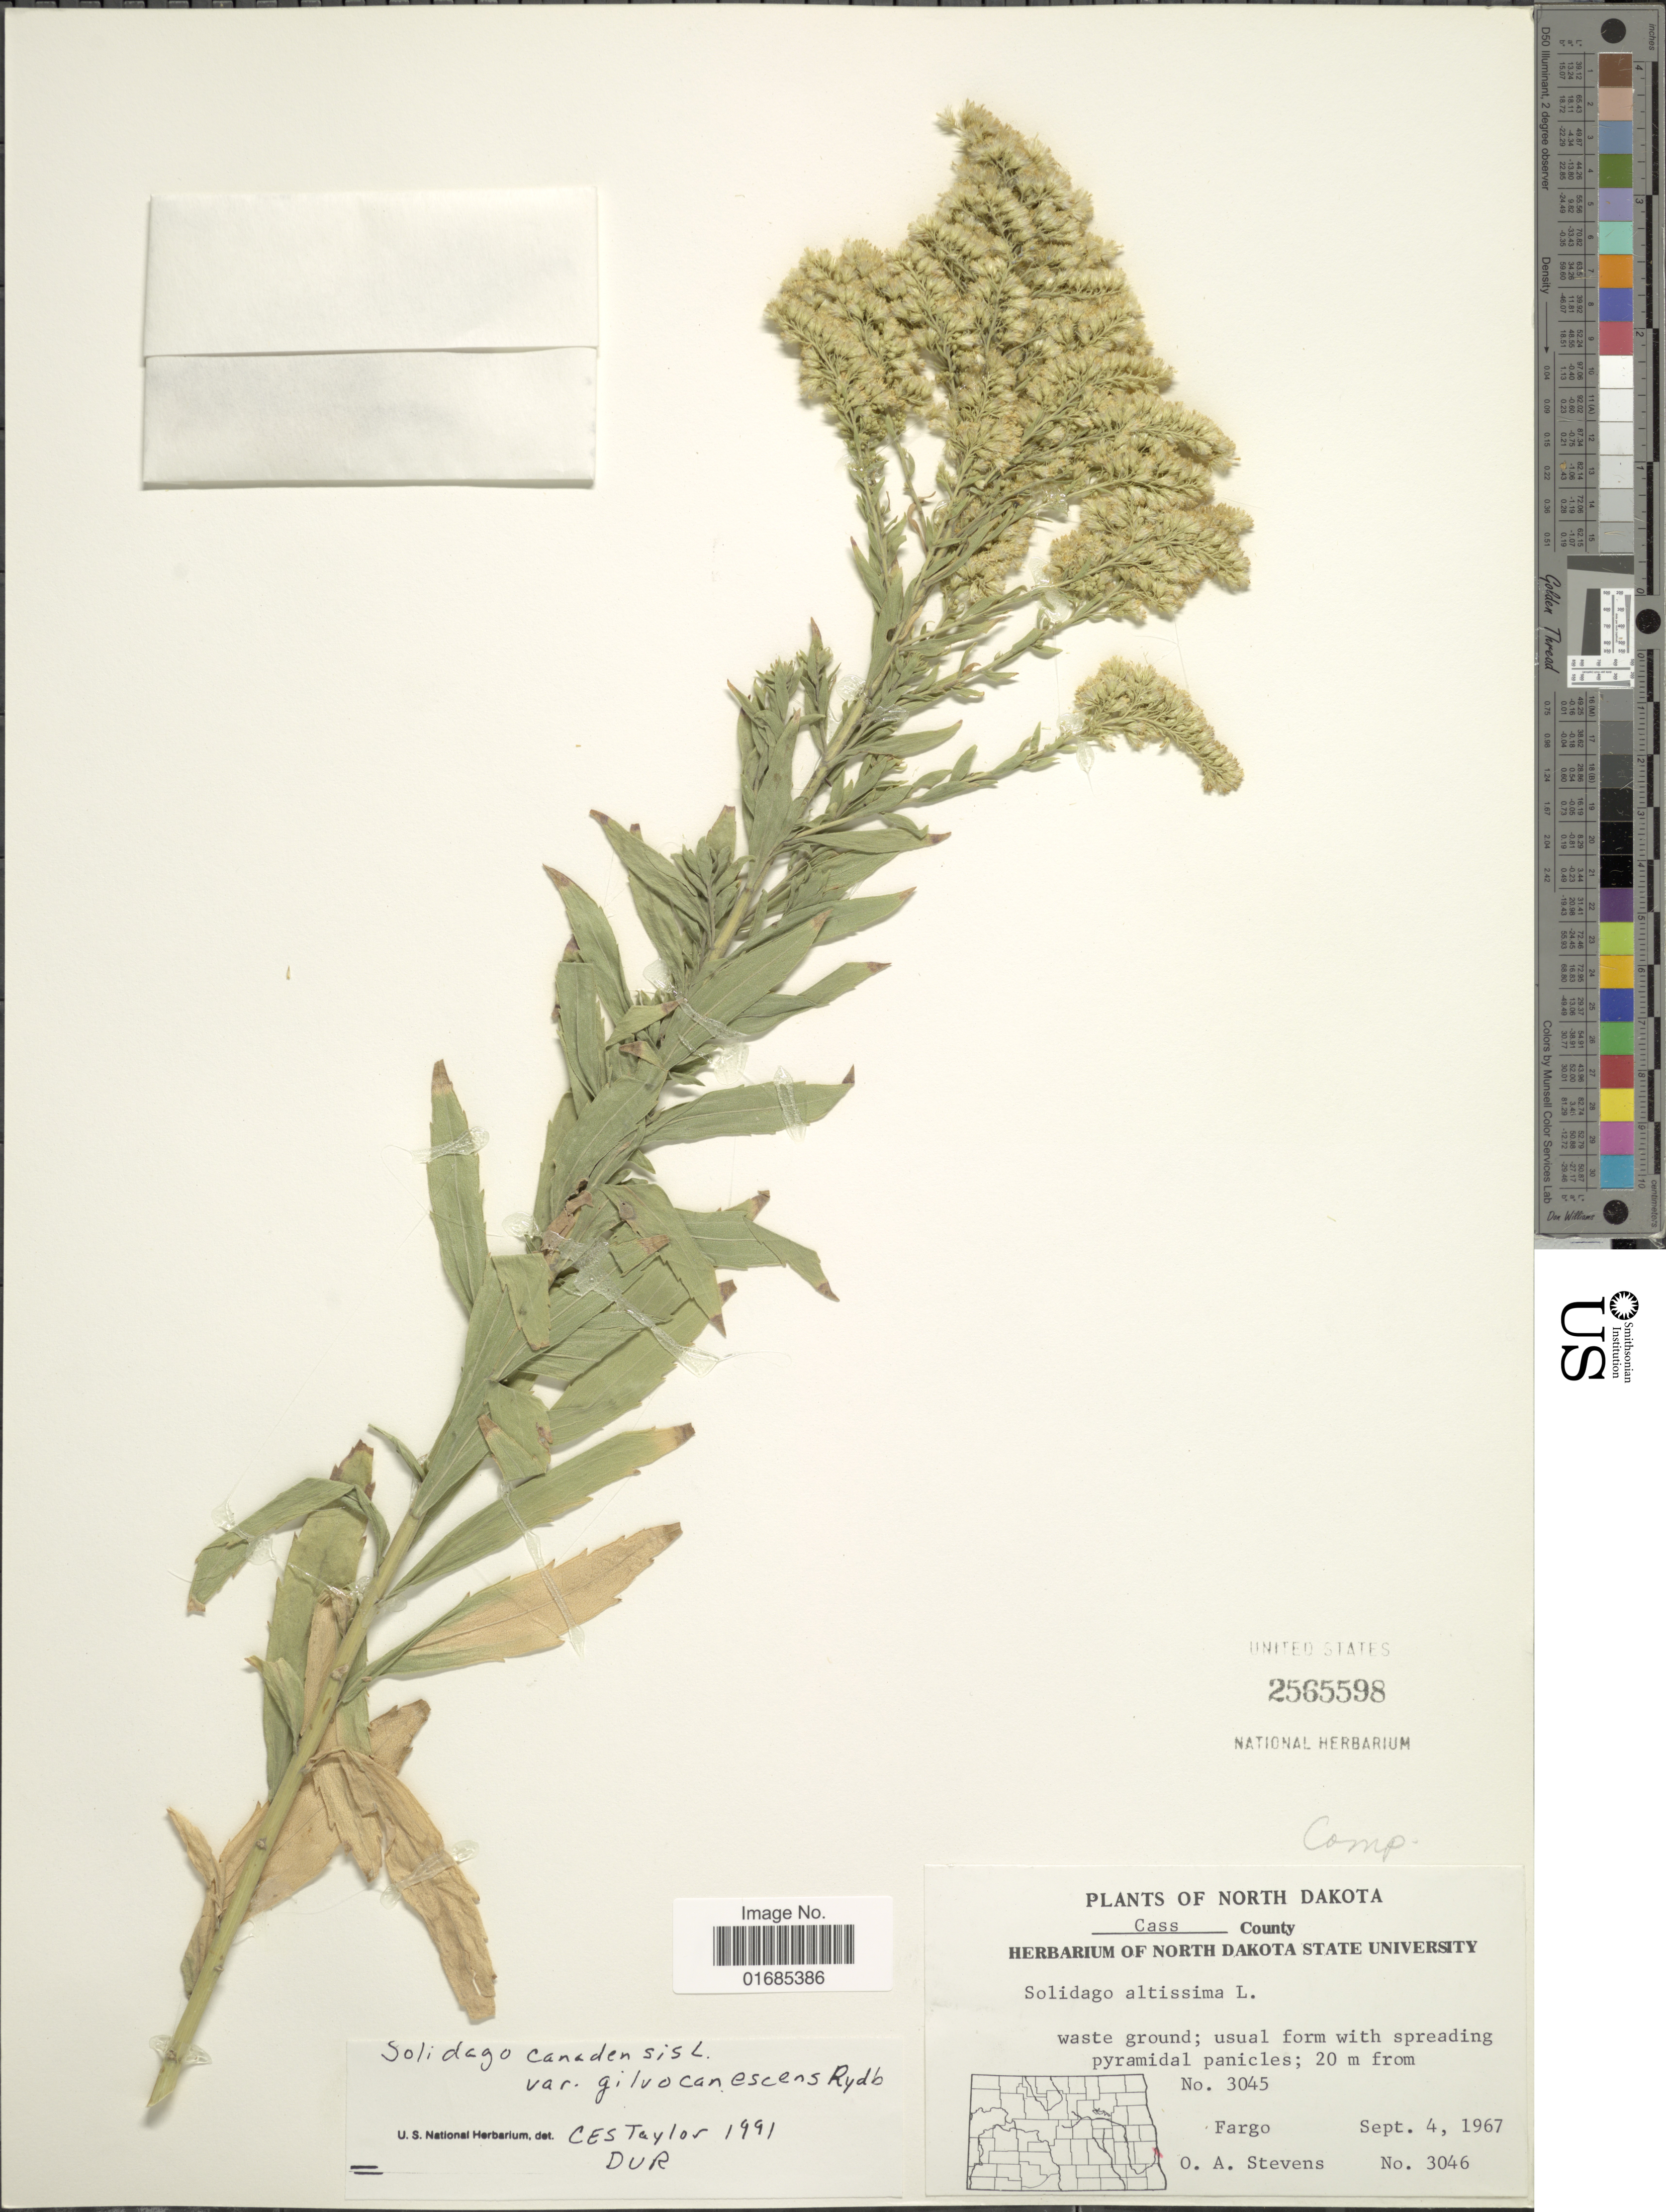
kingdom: Plantae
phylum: Tracheophyta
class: Magnoliopsida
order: Asterales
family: Asteraceae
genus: Solidago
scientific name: Solidago canadensis var. gilvocanescens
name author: Rydb.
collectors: O. A. Stevens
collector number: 3046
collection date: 1967-09-04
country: United States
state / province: North Dakota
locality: Cass County, waste ground; 20 m from Fargo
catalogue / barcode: US 2565598